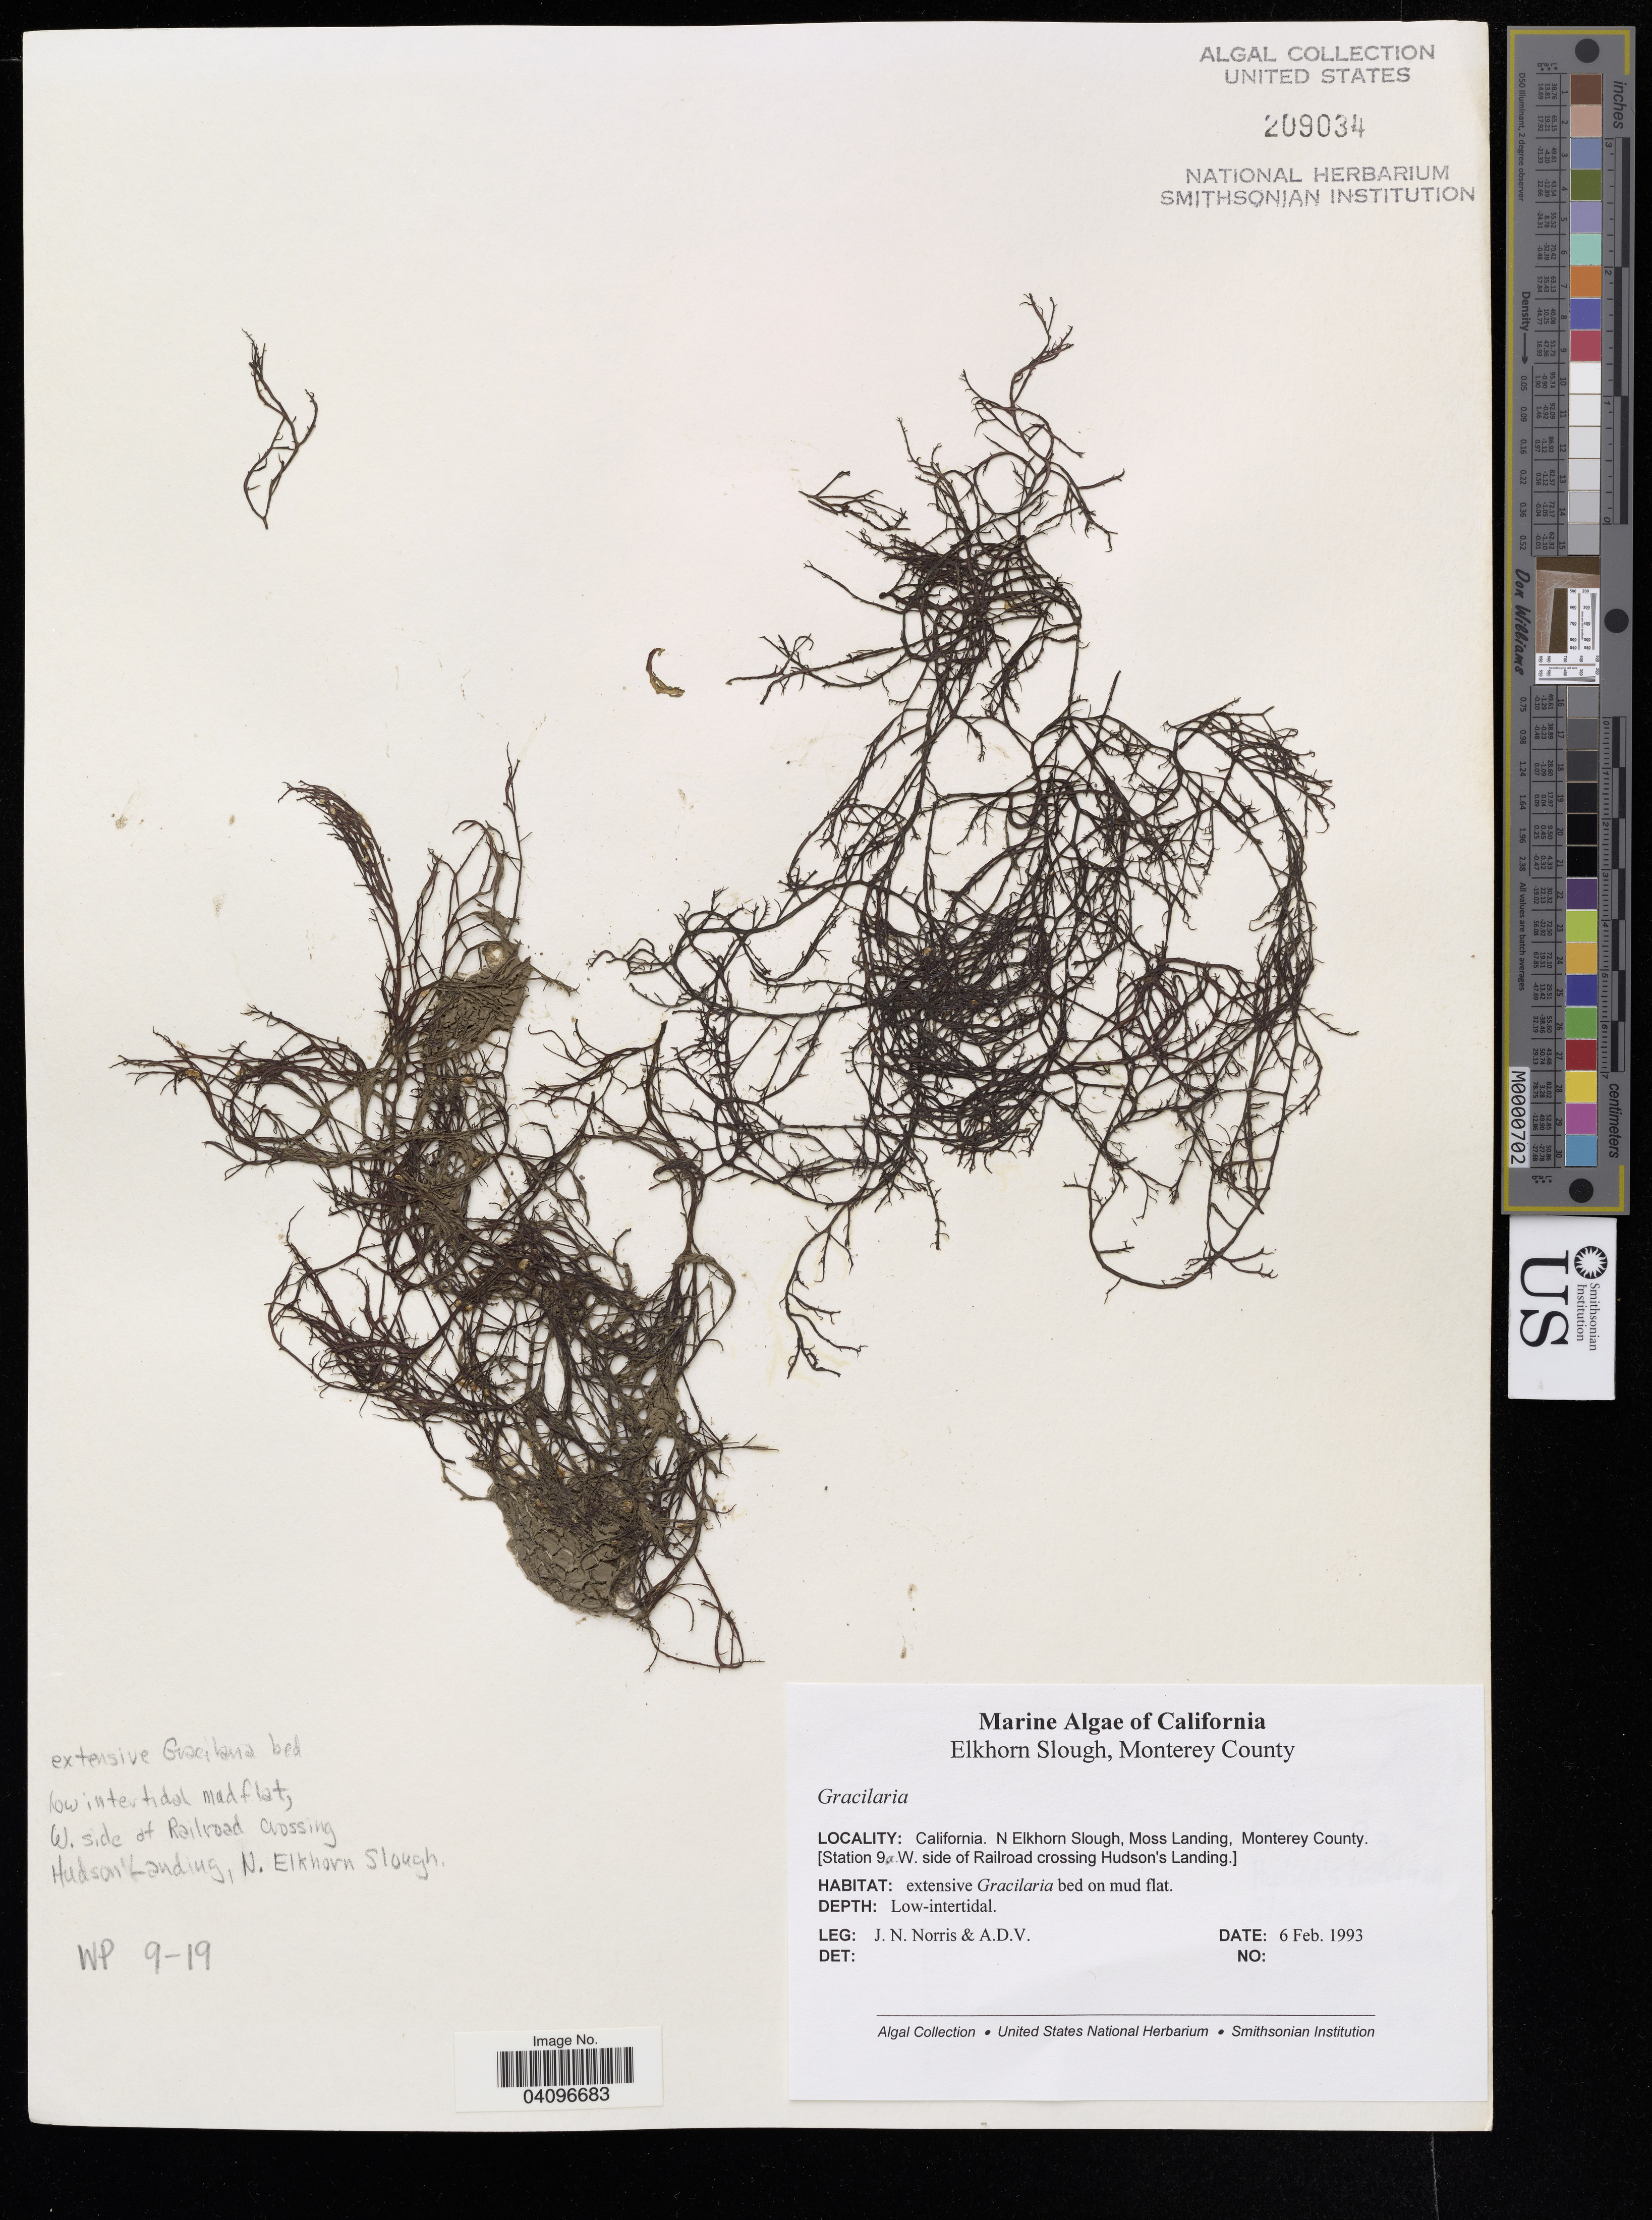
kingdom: Plantae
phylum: Rhodophyta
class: Florideophyceae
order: Gracilariales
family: Gracilariaceae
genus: Gracilaria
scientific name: Gracilaria sp.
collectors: J. N. Norris & A. D. V.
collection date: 1993-02-06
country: United States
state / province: California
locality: N Elkhorn Slough, Moss Landing, Monterey County. [Station 9g.W. side of Railroad crossing Hudson's Landing.].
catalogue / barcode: US 209034